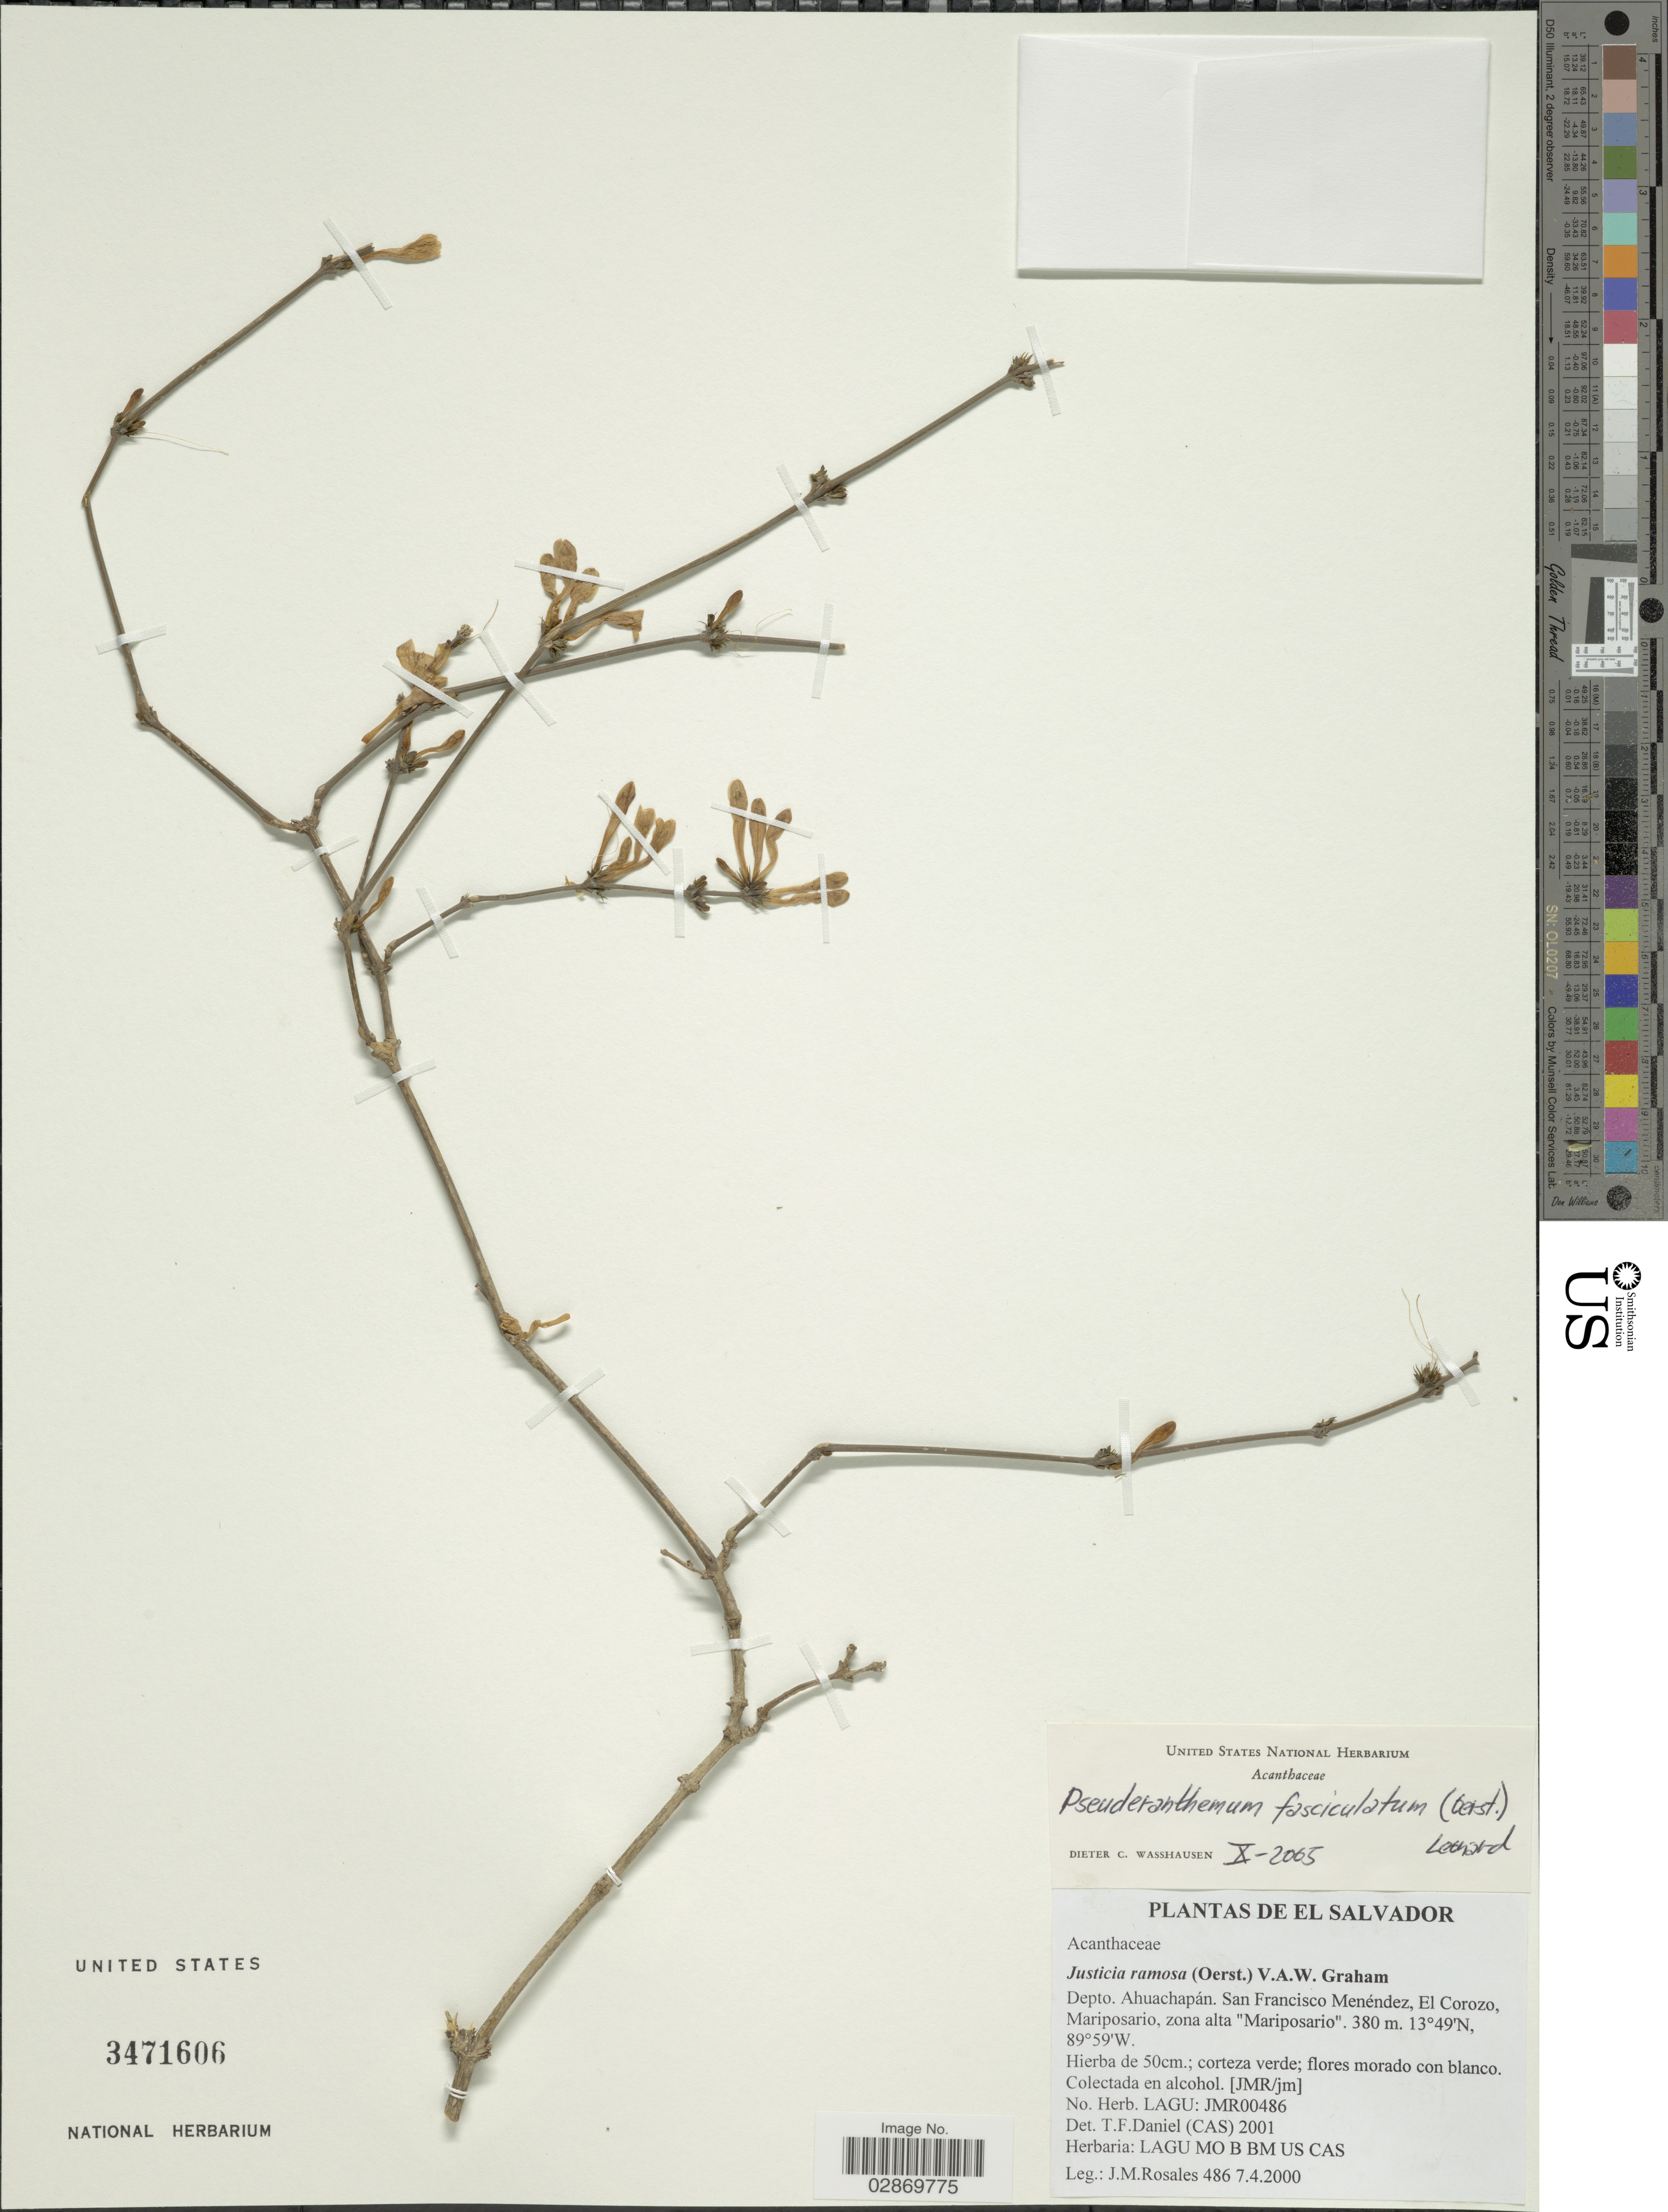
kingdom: Plantae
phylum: Tracheophyta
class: Magnoliopsida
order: Lamiales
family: Acanthaceae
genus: Pseuderanthemum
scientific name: Pseuderanthemum fasciculatum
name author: (Oerst.) Leonard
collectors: J. Rosales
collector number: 486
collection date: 2000-04-07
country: El Salvador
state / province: Ahuachapan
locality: Depto. Ahuachapan, San Francisco Menéndez, El Corozo, Mariposario, zona alta "Mariposario".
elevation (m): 380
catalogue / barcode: US 3471606